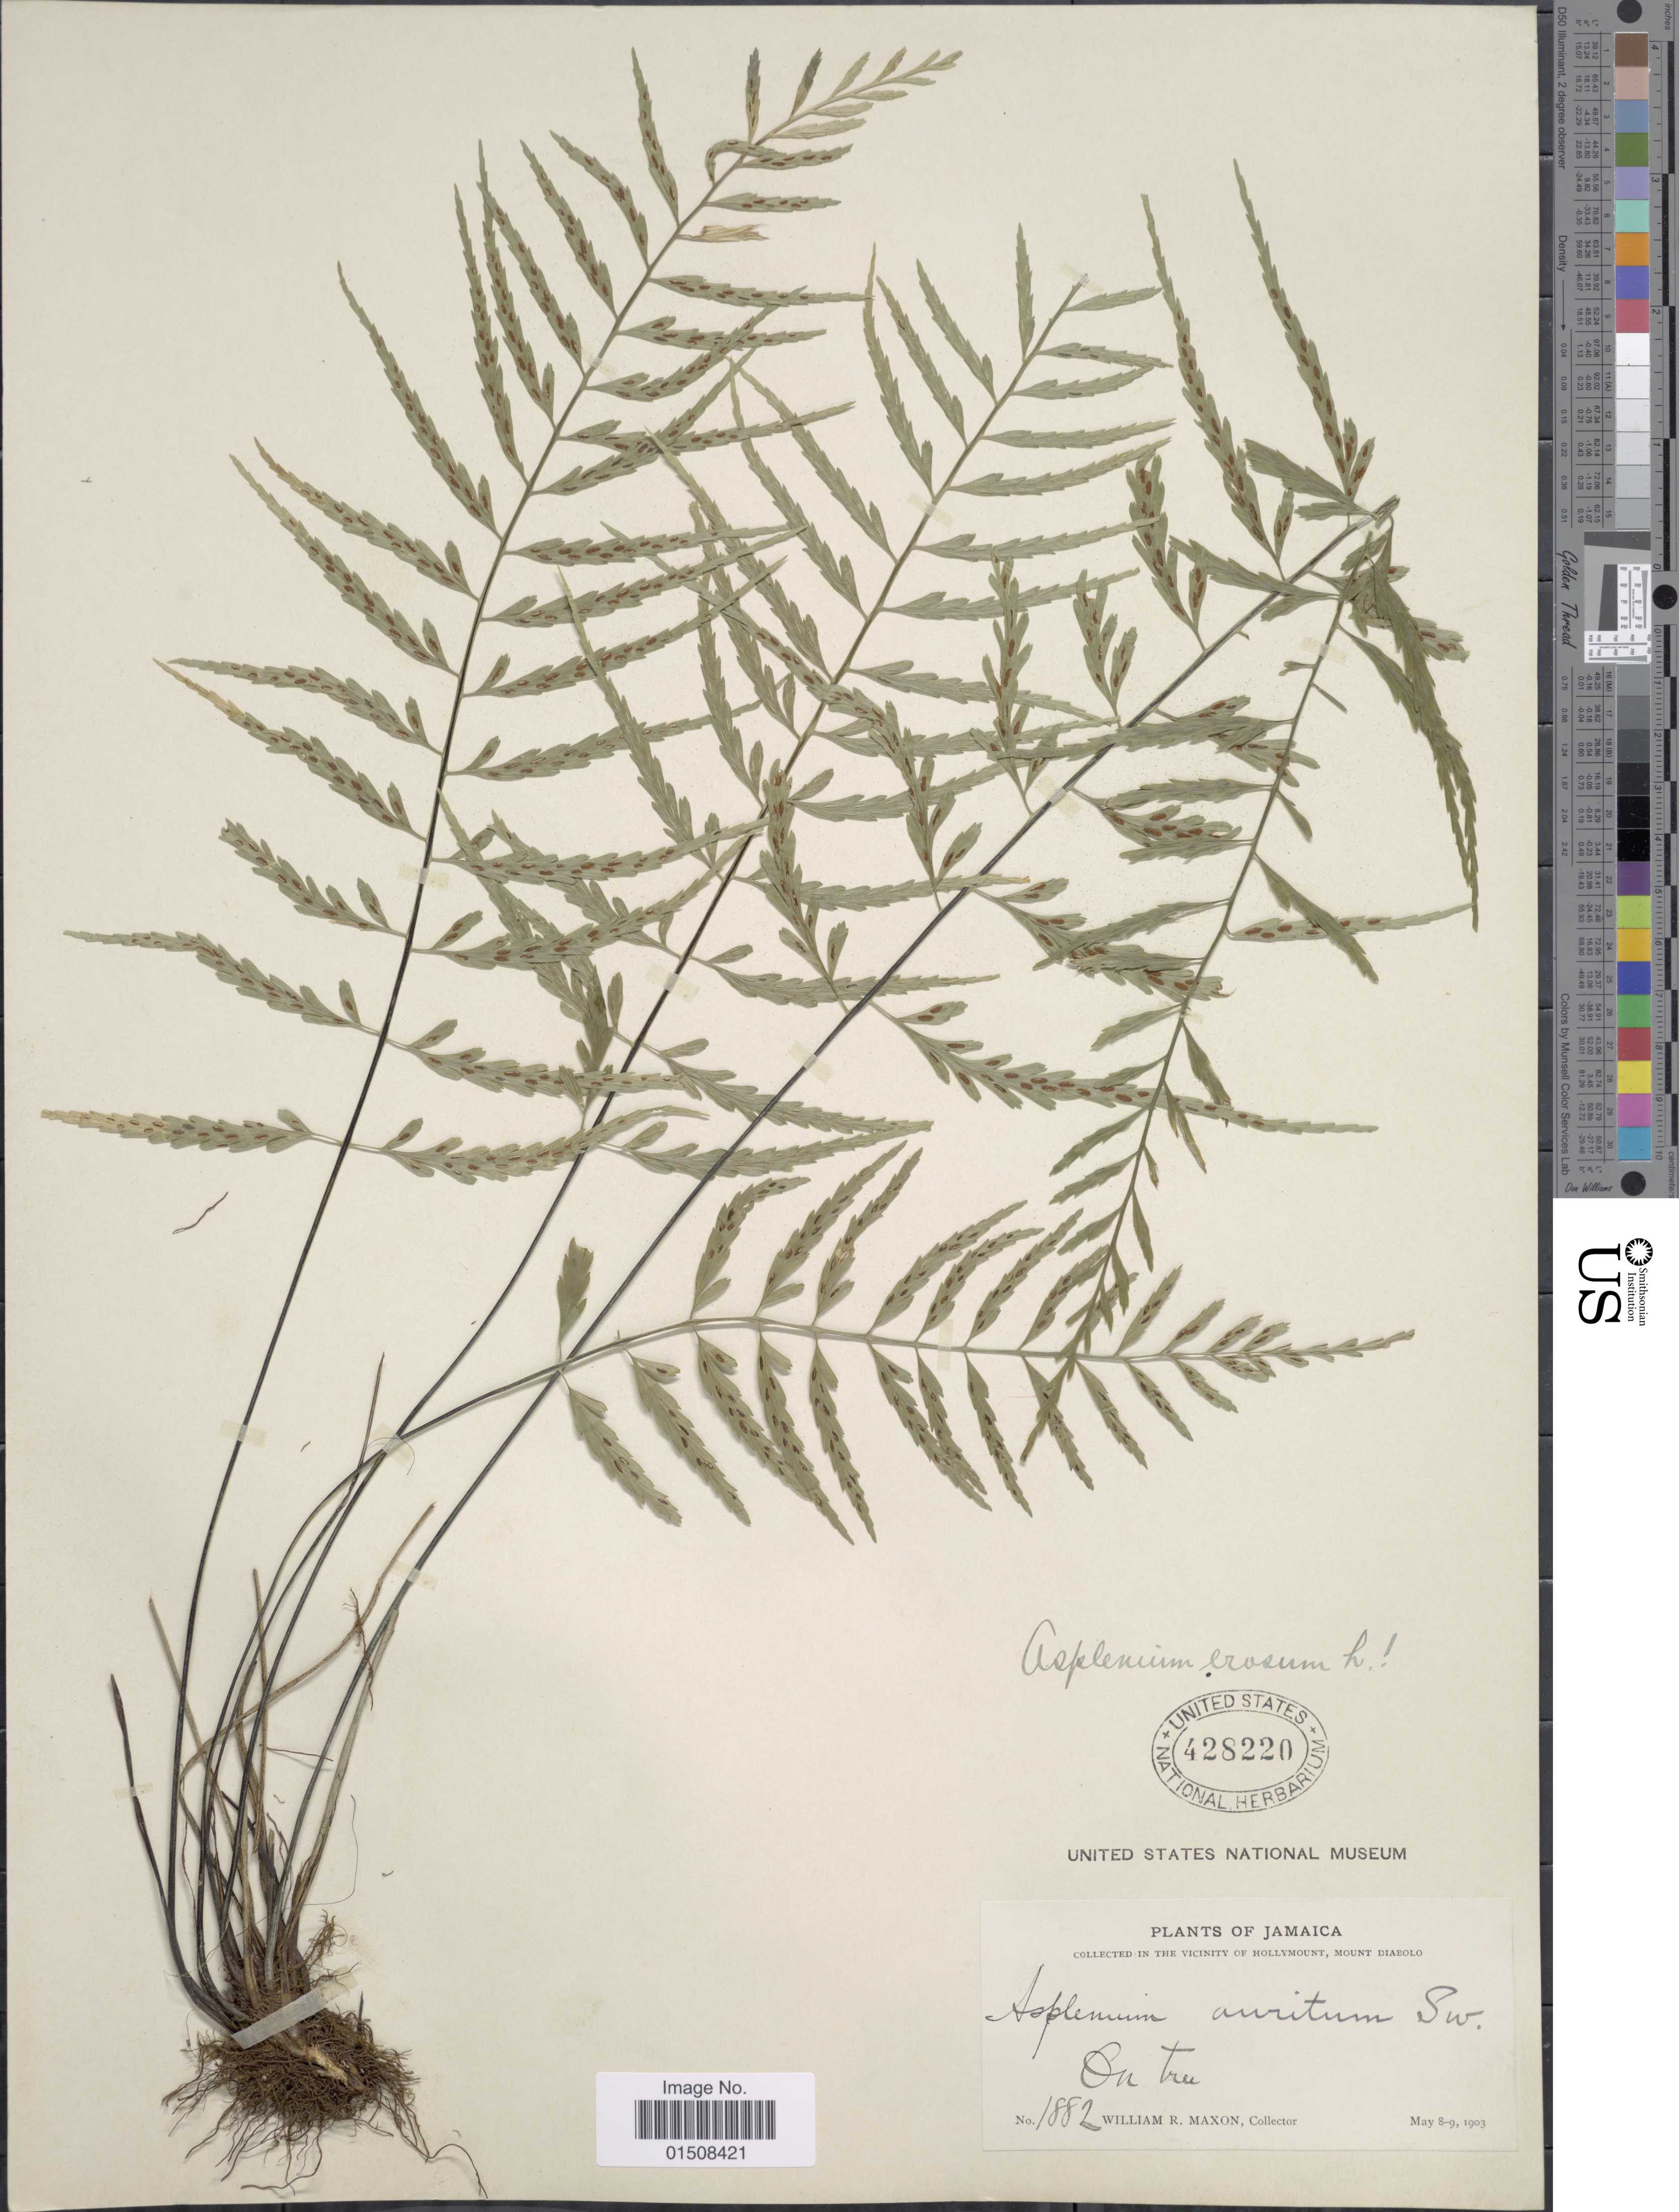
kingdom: Plantae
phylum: Tracheophyta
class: Polypodiopsida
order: Polypodiales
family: Aspleniaceae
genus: Asplenium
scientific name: Asplenium auritum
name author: Sw.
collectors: W. R. Maxon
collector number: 1882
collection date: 1903-05-08/1903-05-09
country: Jamaica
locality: In the vicinity of Hollymount, Mount Diabolo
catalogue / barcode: US 428220